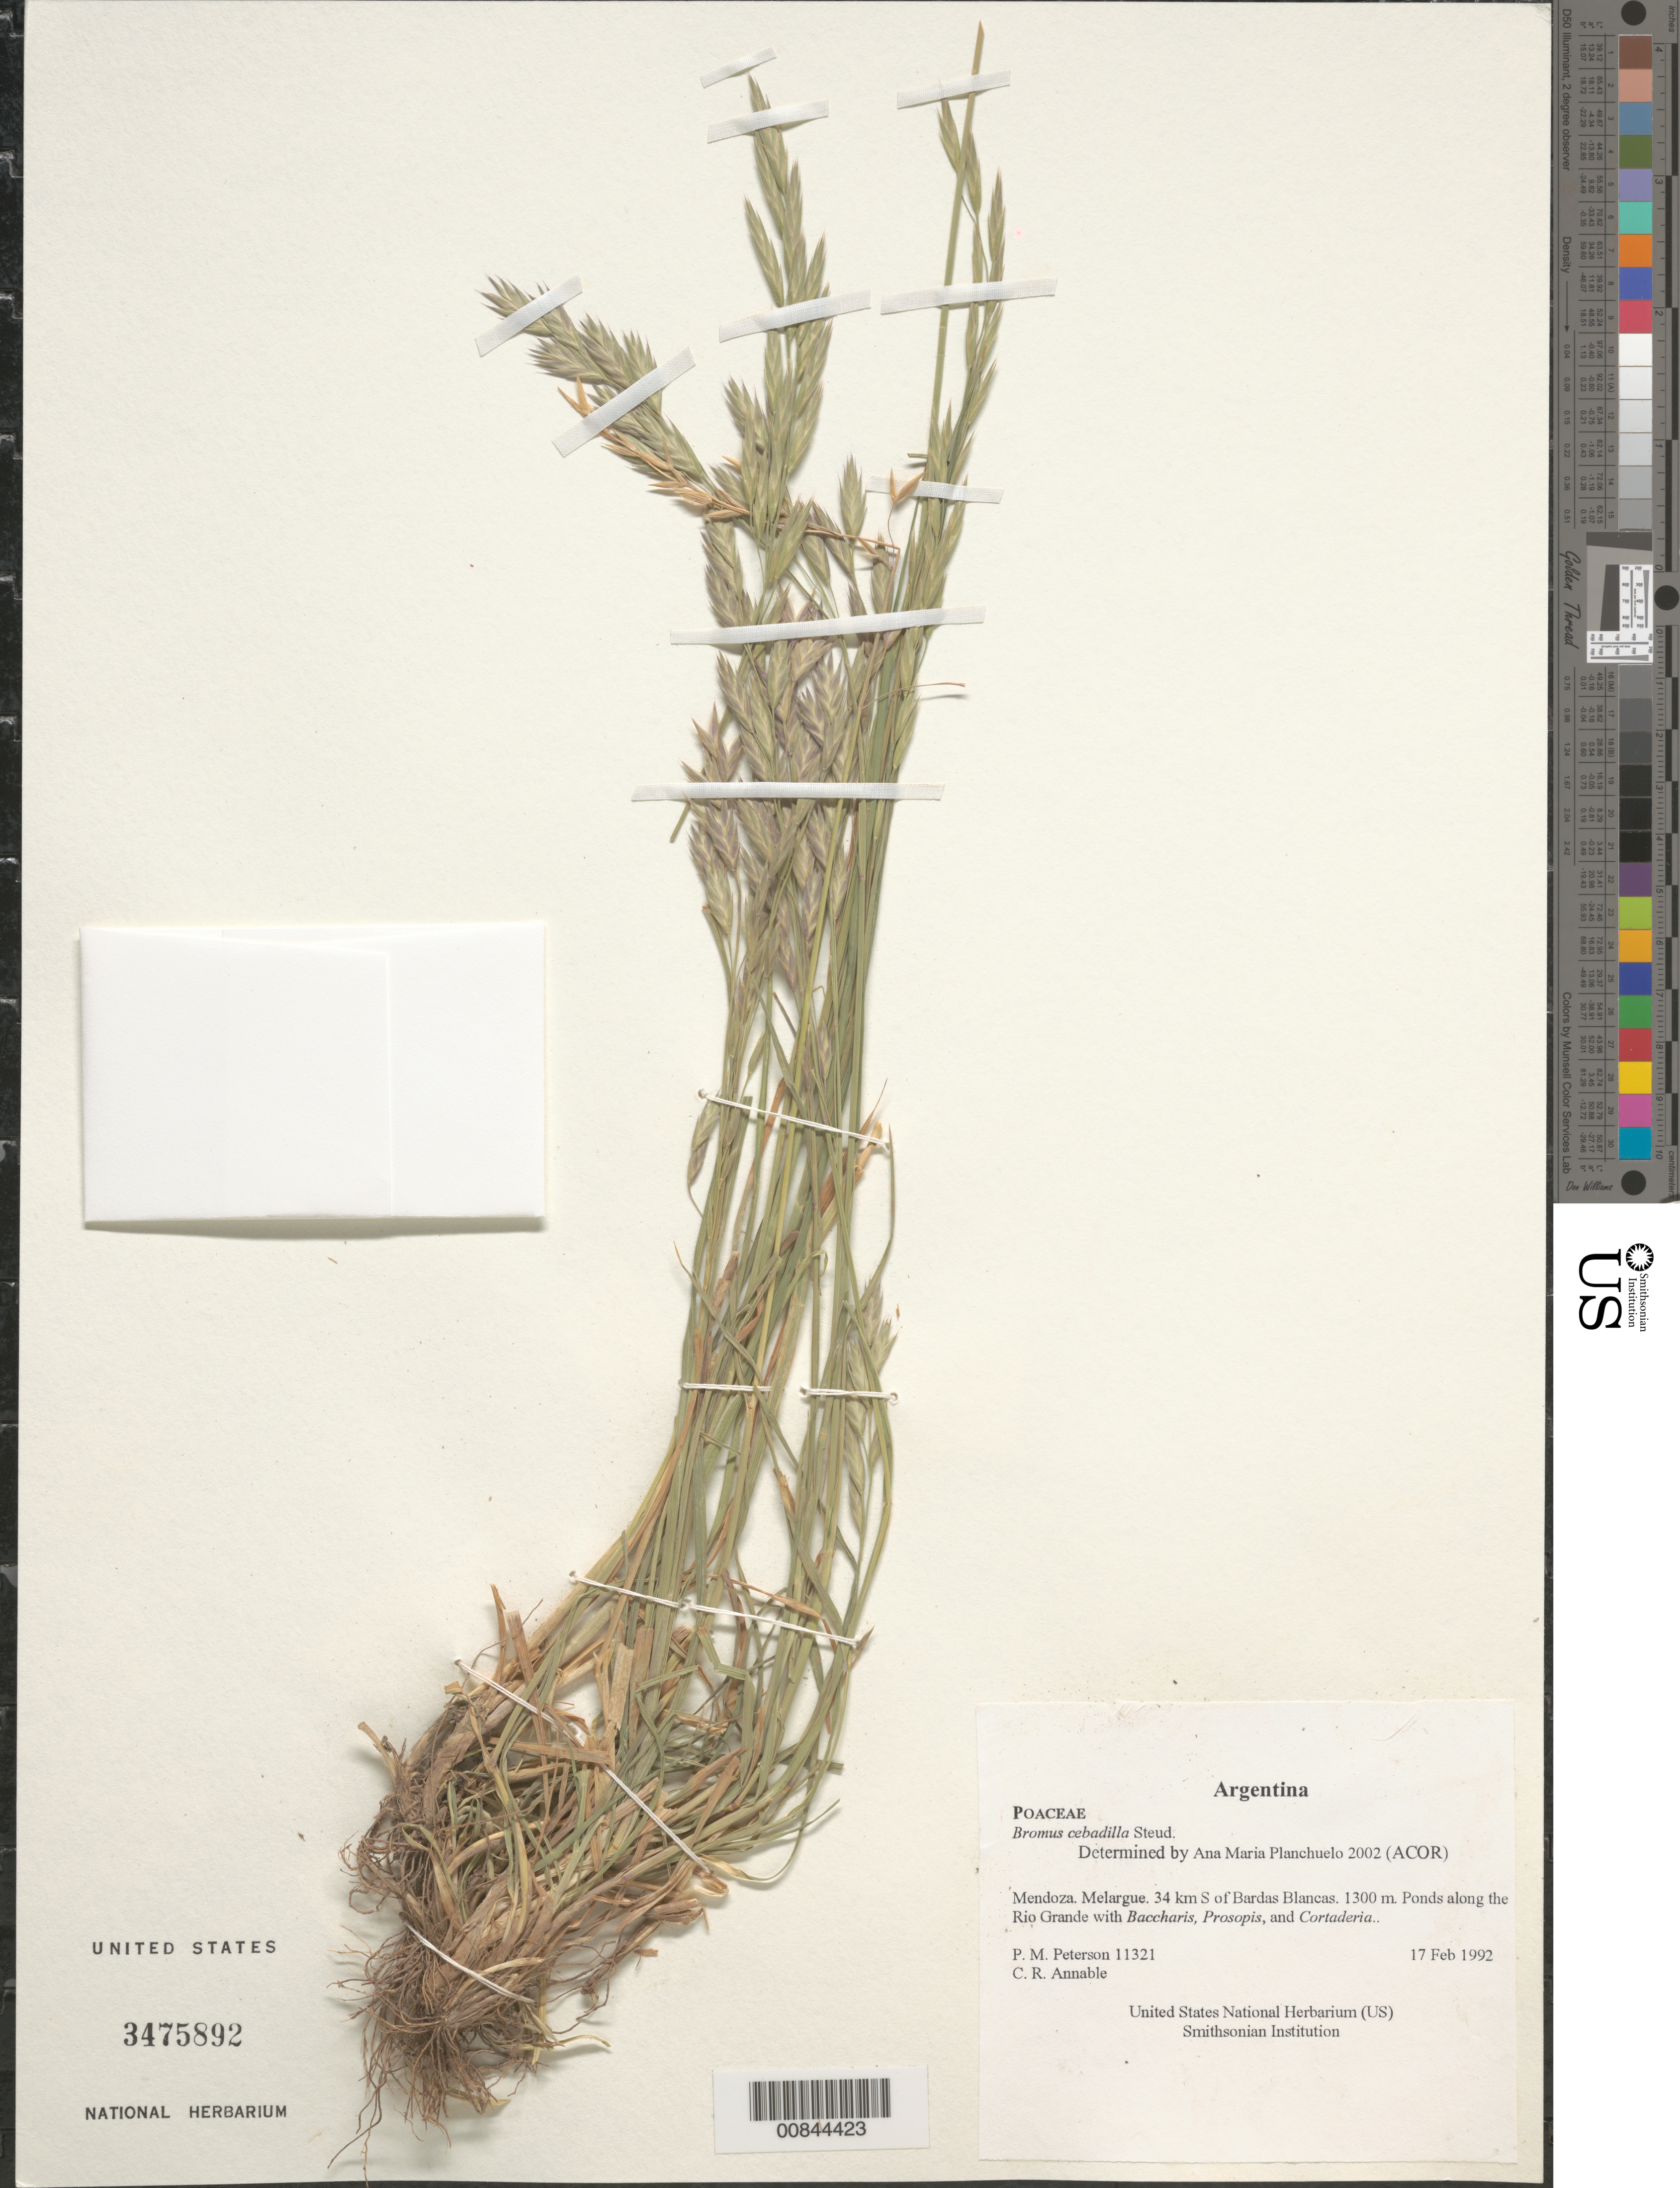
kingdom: Plantae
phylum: Tracheophyta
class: Liliopsida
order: Poales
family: Poaceae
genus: Bromus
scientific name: Bromus cebadilla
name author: Steud.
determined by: Planchuelo, A. M.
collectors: P. M. Peterson & C. R. Annable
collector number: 11321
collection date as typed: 17 Feb 1992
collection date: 1992-02-17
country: Argentina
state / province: Mendoza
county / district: Melargue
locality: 34 km S of Bardas Blancas.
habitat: Ponds along the Rio Grande with Baccharis, Prosopis, and Cortaderia.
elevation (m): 1300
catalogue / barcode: US 3475892